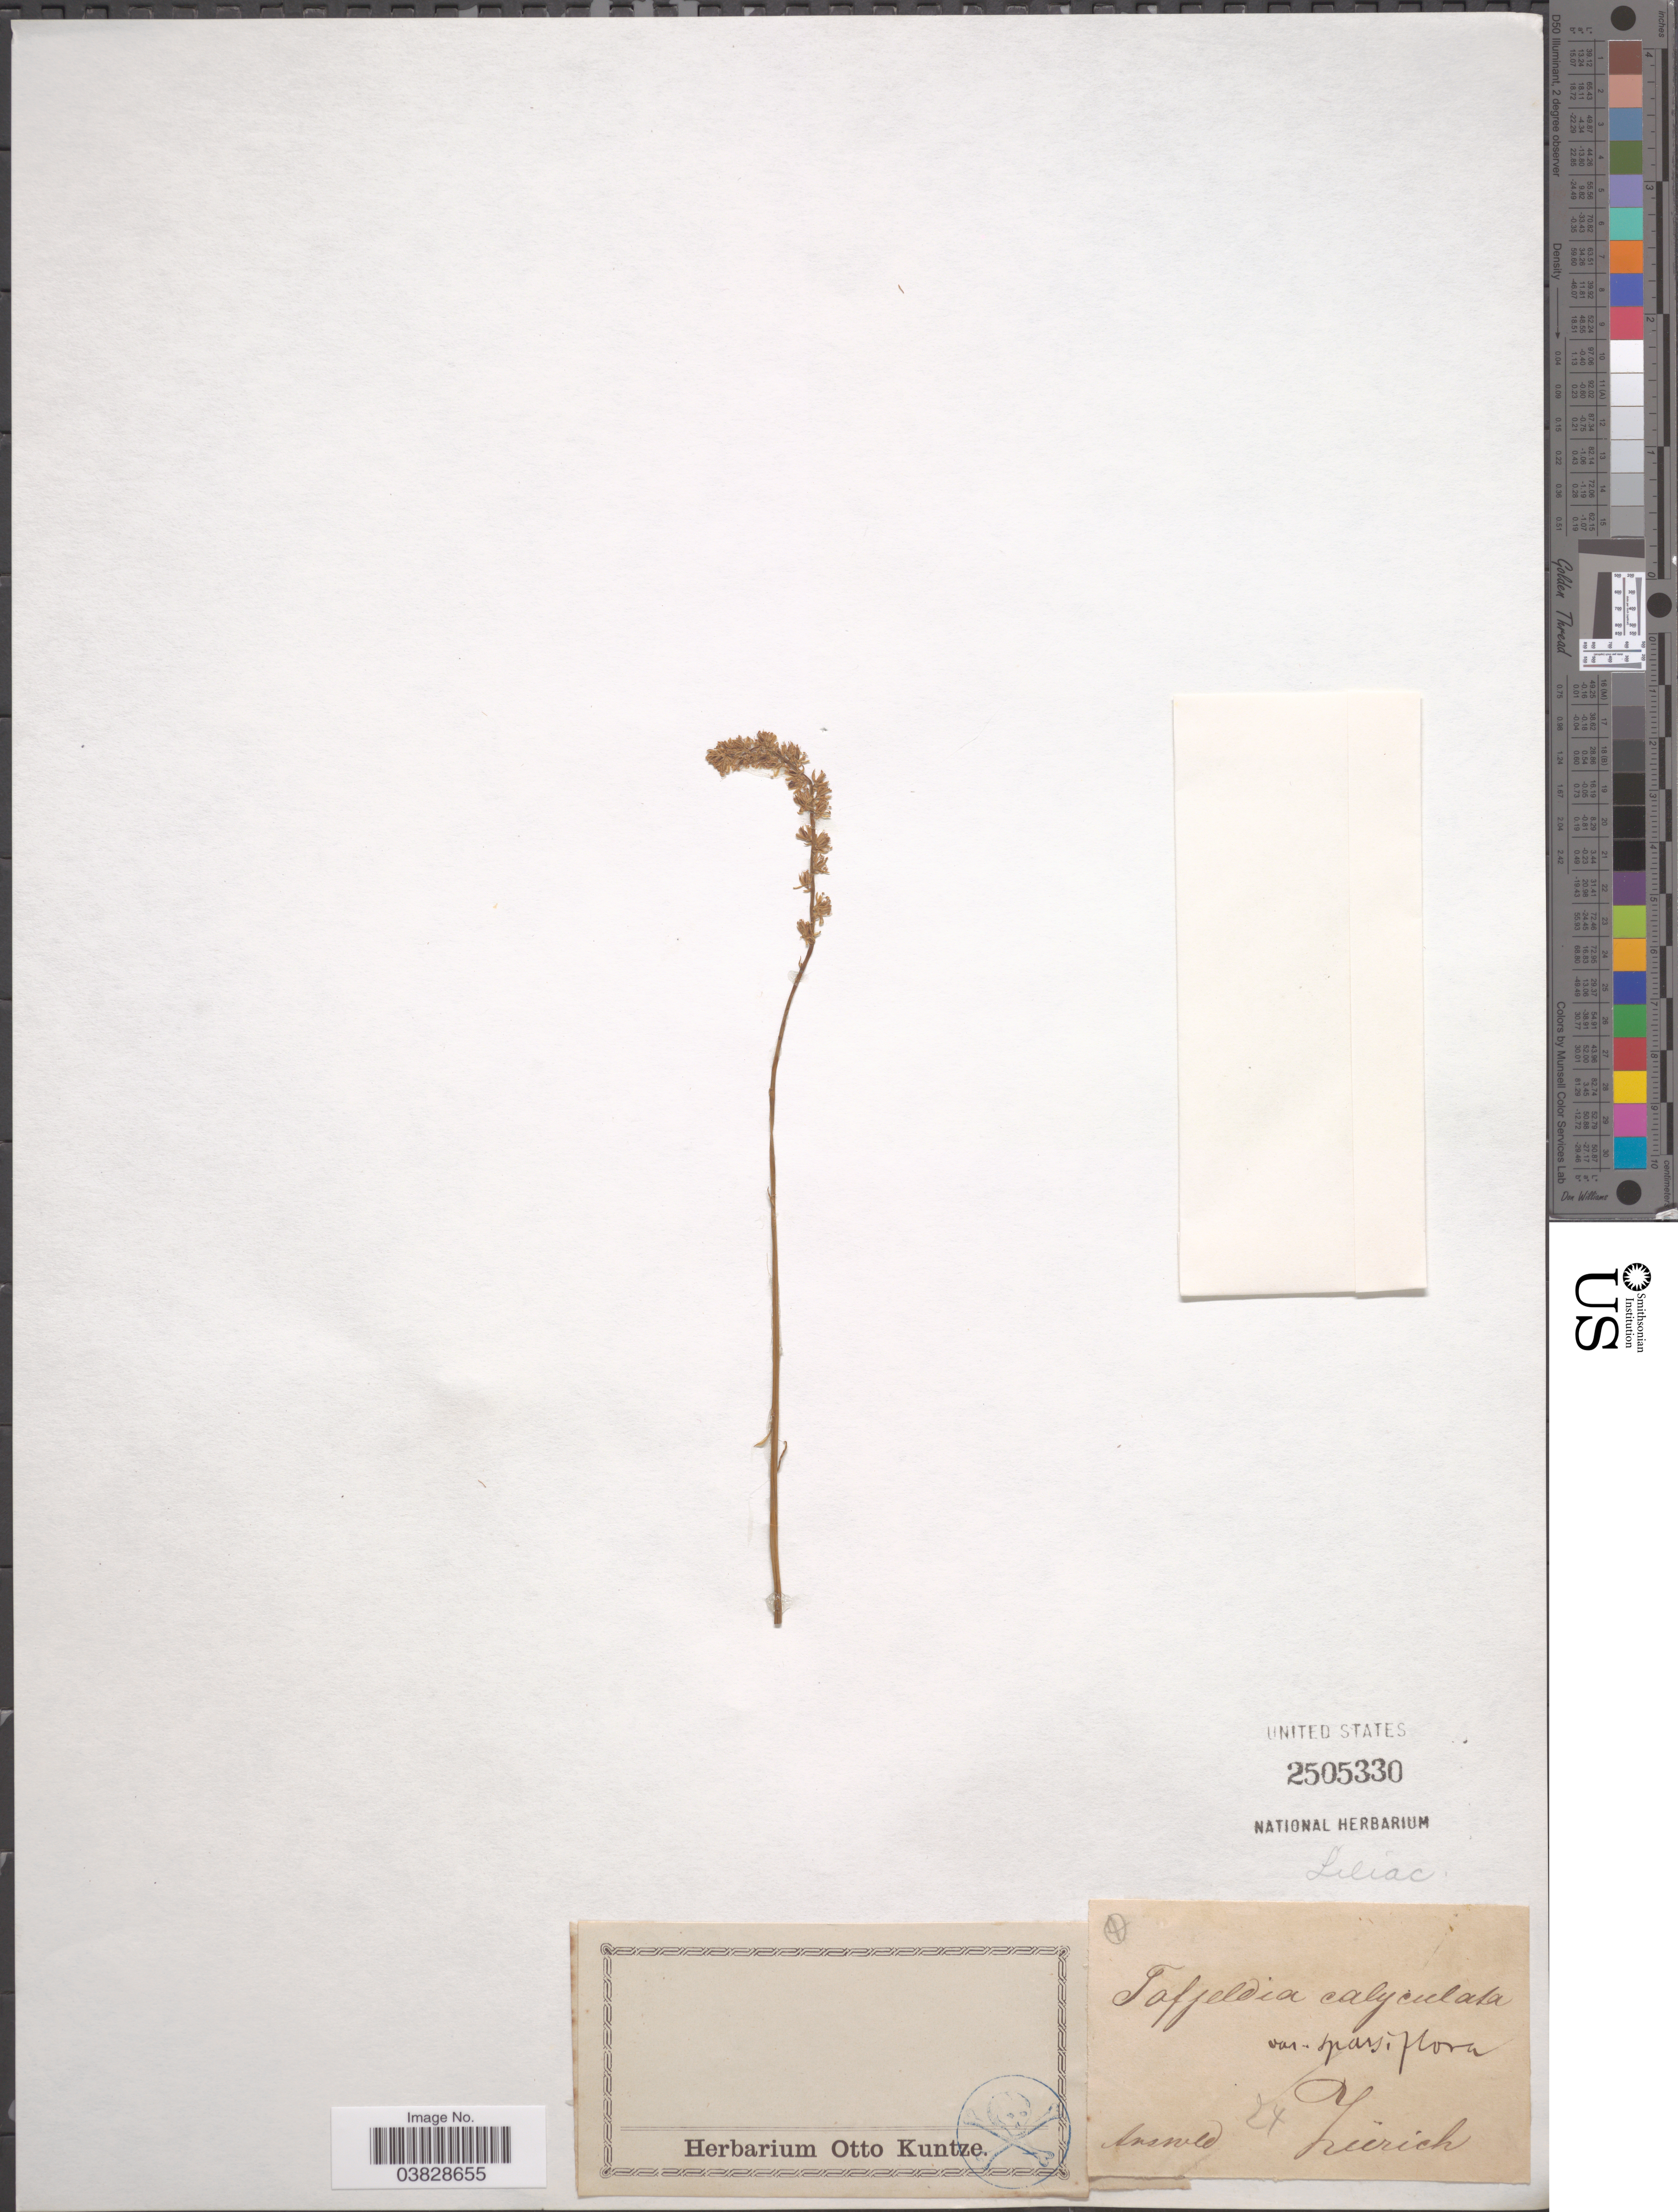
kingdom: Plantae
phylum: Tracheophyta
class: Liliopsida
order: Alismatales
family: Tofieldiaceae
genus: Tofieldia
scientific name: Tofieldia calyculata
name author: (L.) Wahlenb.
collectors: ex herb. Otto Kuntze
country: Switzerland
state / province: Zurich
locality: Ansule [interpreted].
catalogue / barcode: US 2505330